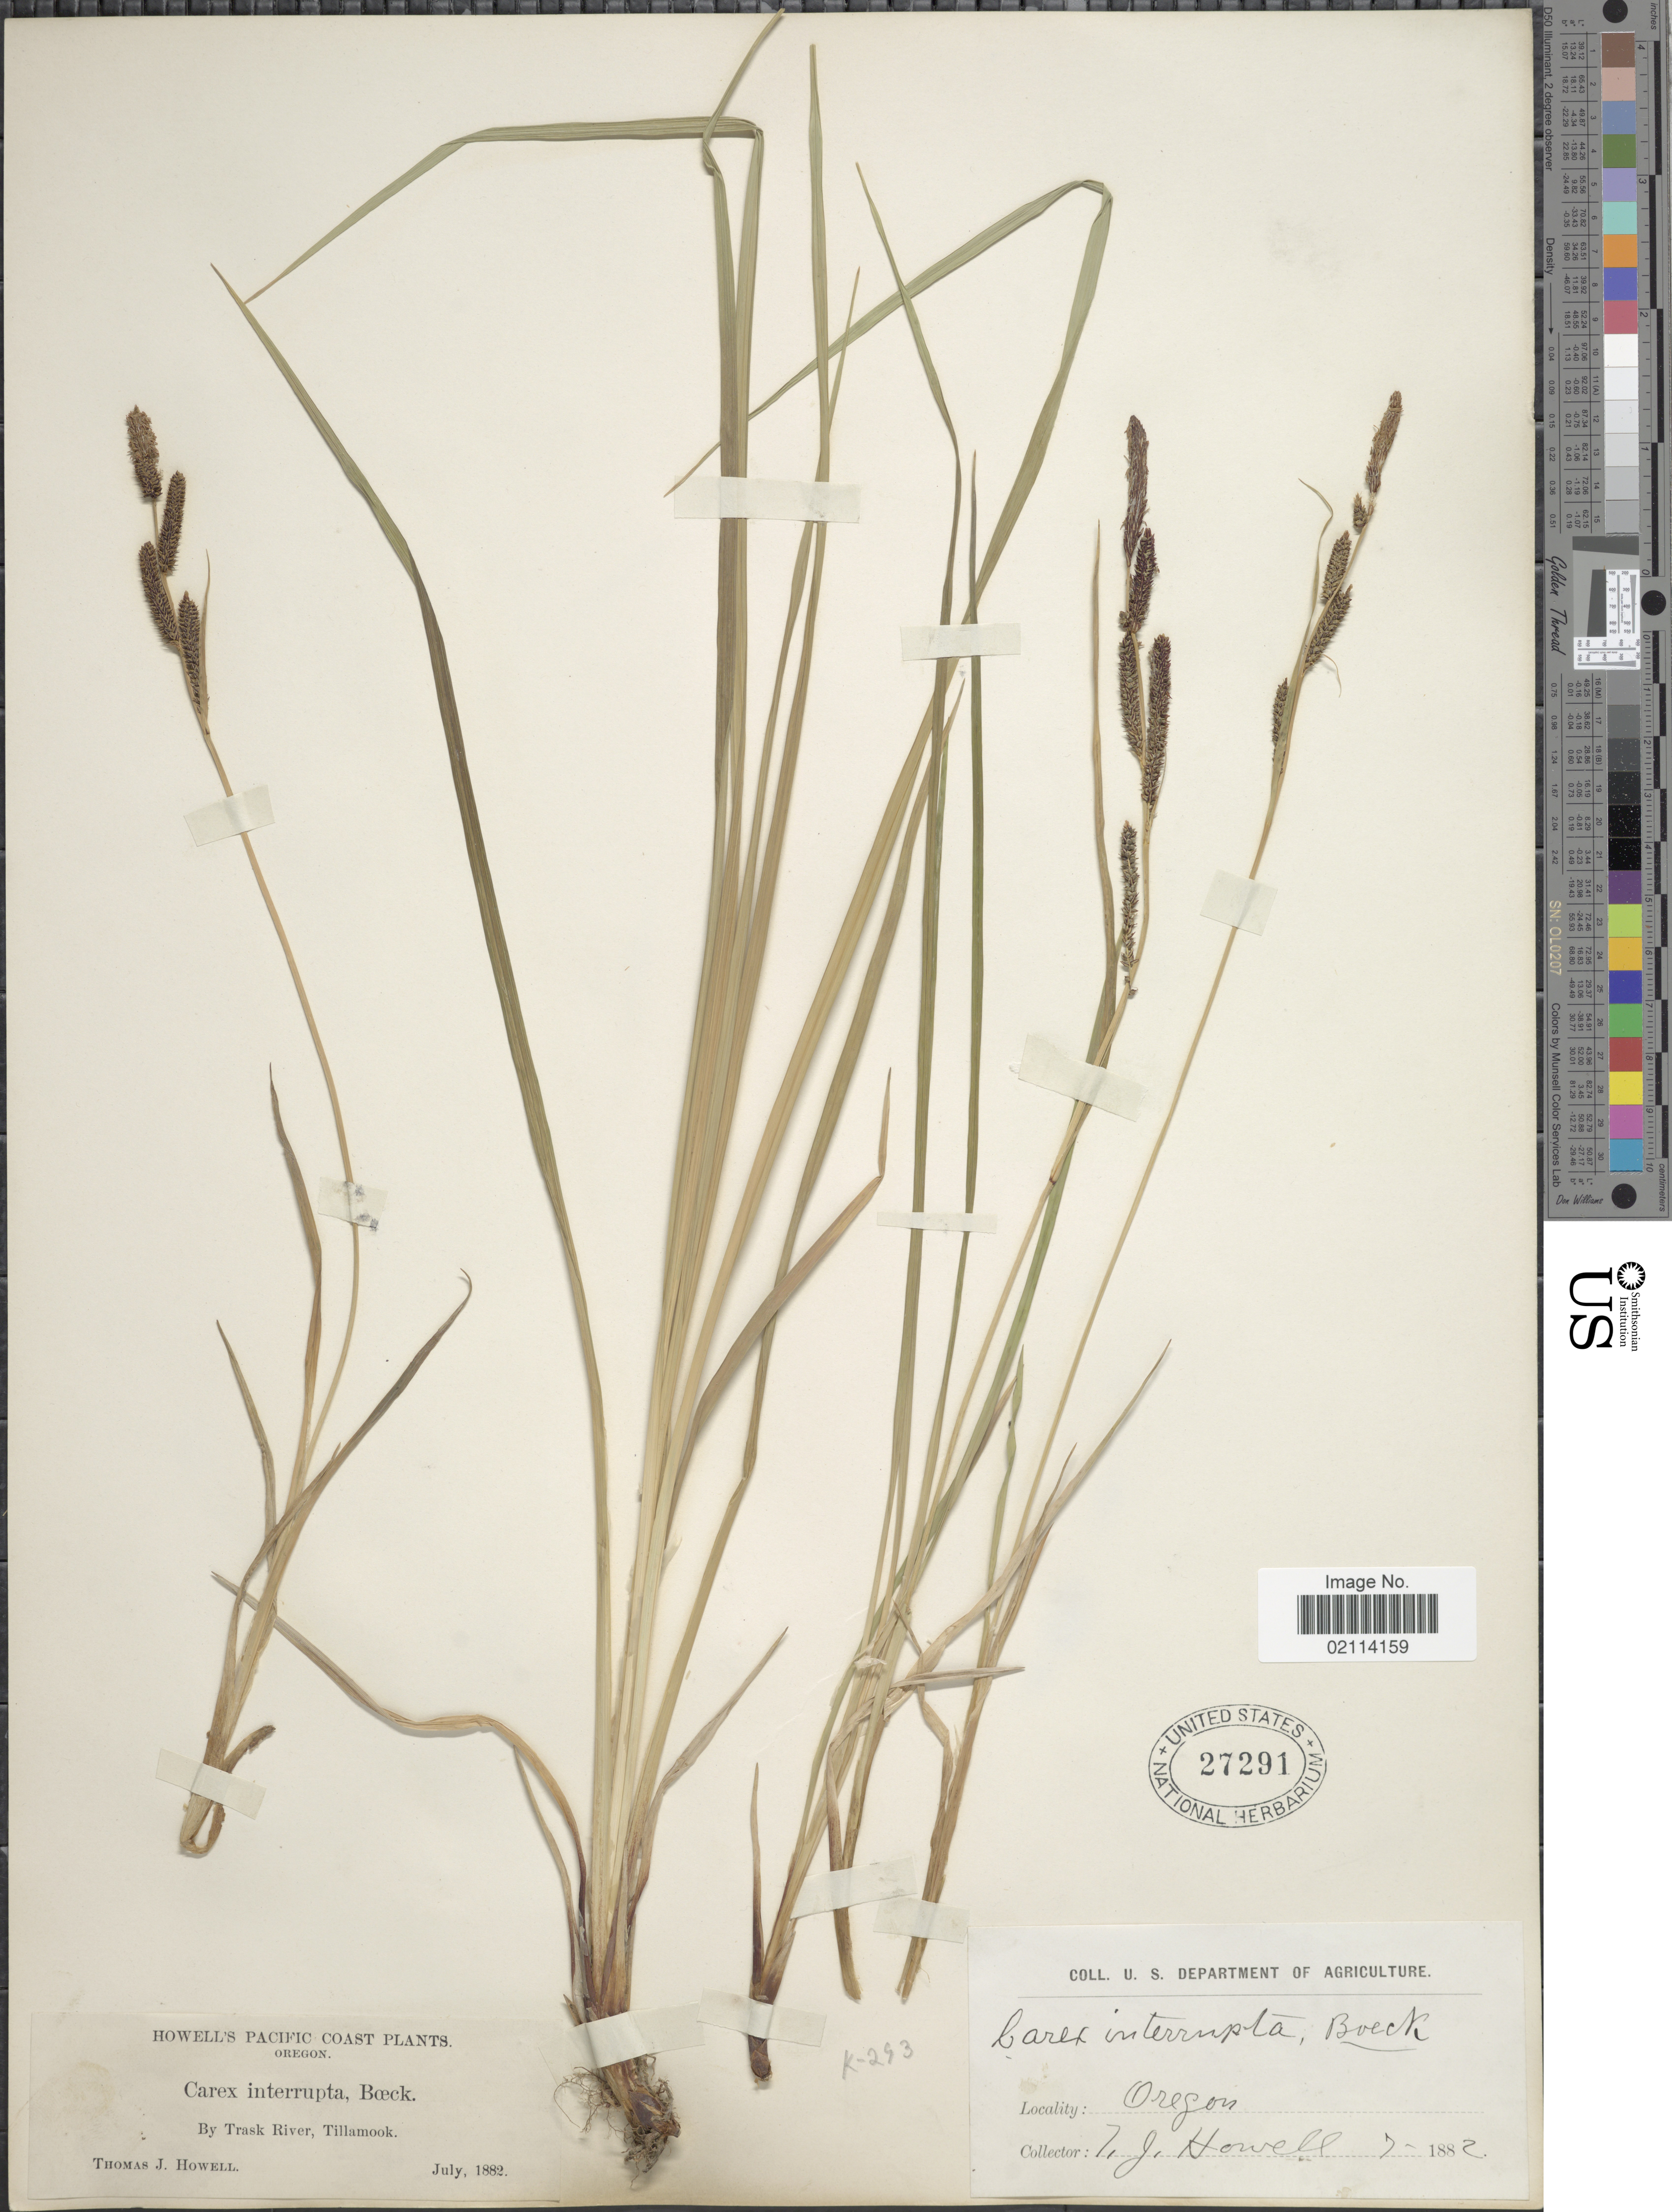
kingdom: Plantae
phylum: Tracheophyta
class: Liliopsida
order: Poales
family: Cyperaceae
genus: Carex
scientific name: Carex interrupta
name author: Boeckeler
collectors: T. J. Howell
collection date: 1882-07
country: United States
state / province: Oregon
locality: Pacific Coast, By Trask River, Tillamook.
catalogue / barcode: US 27291